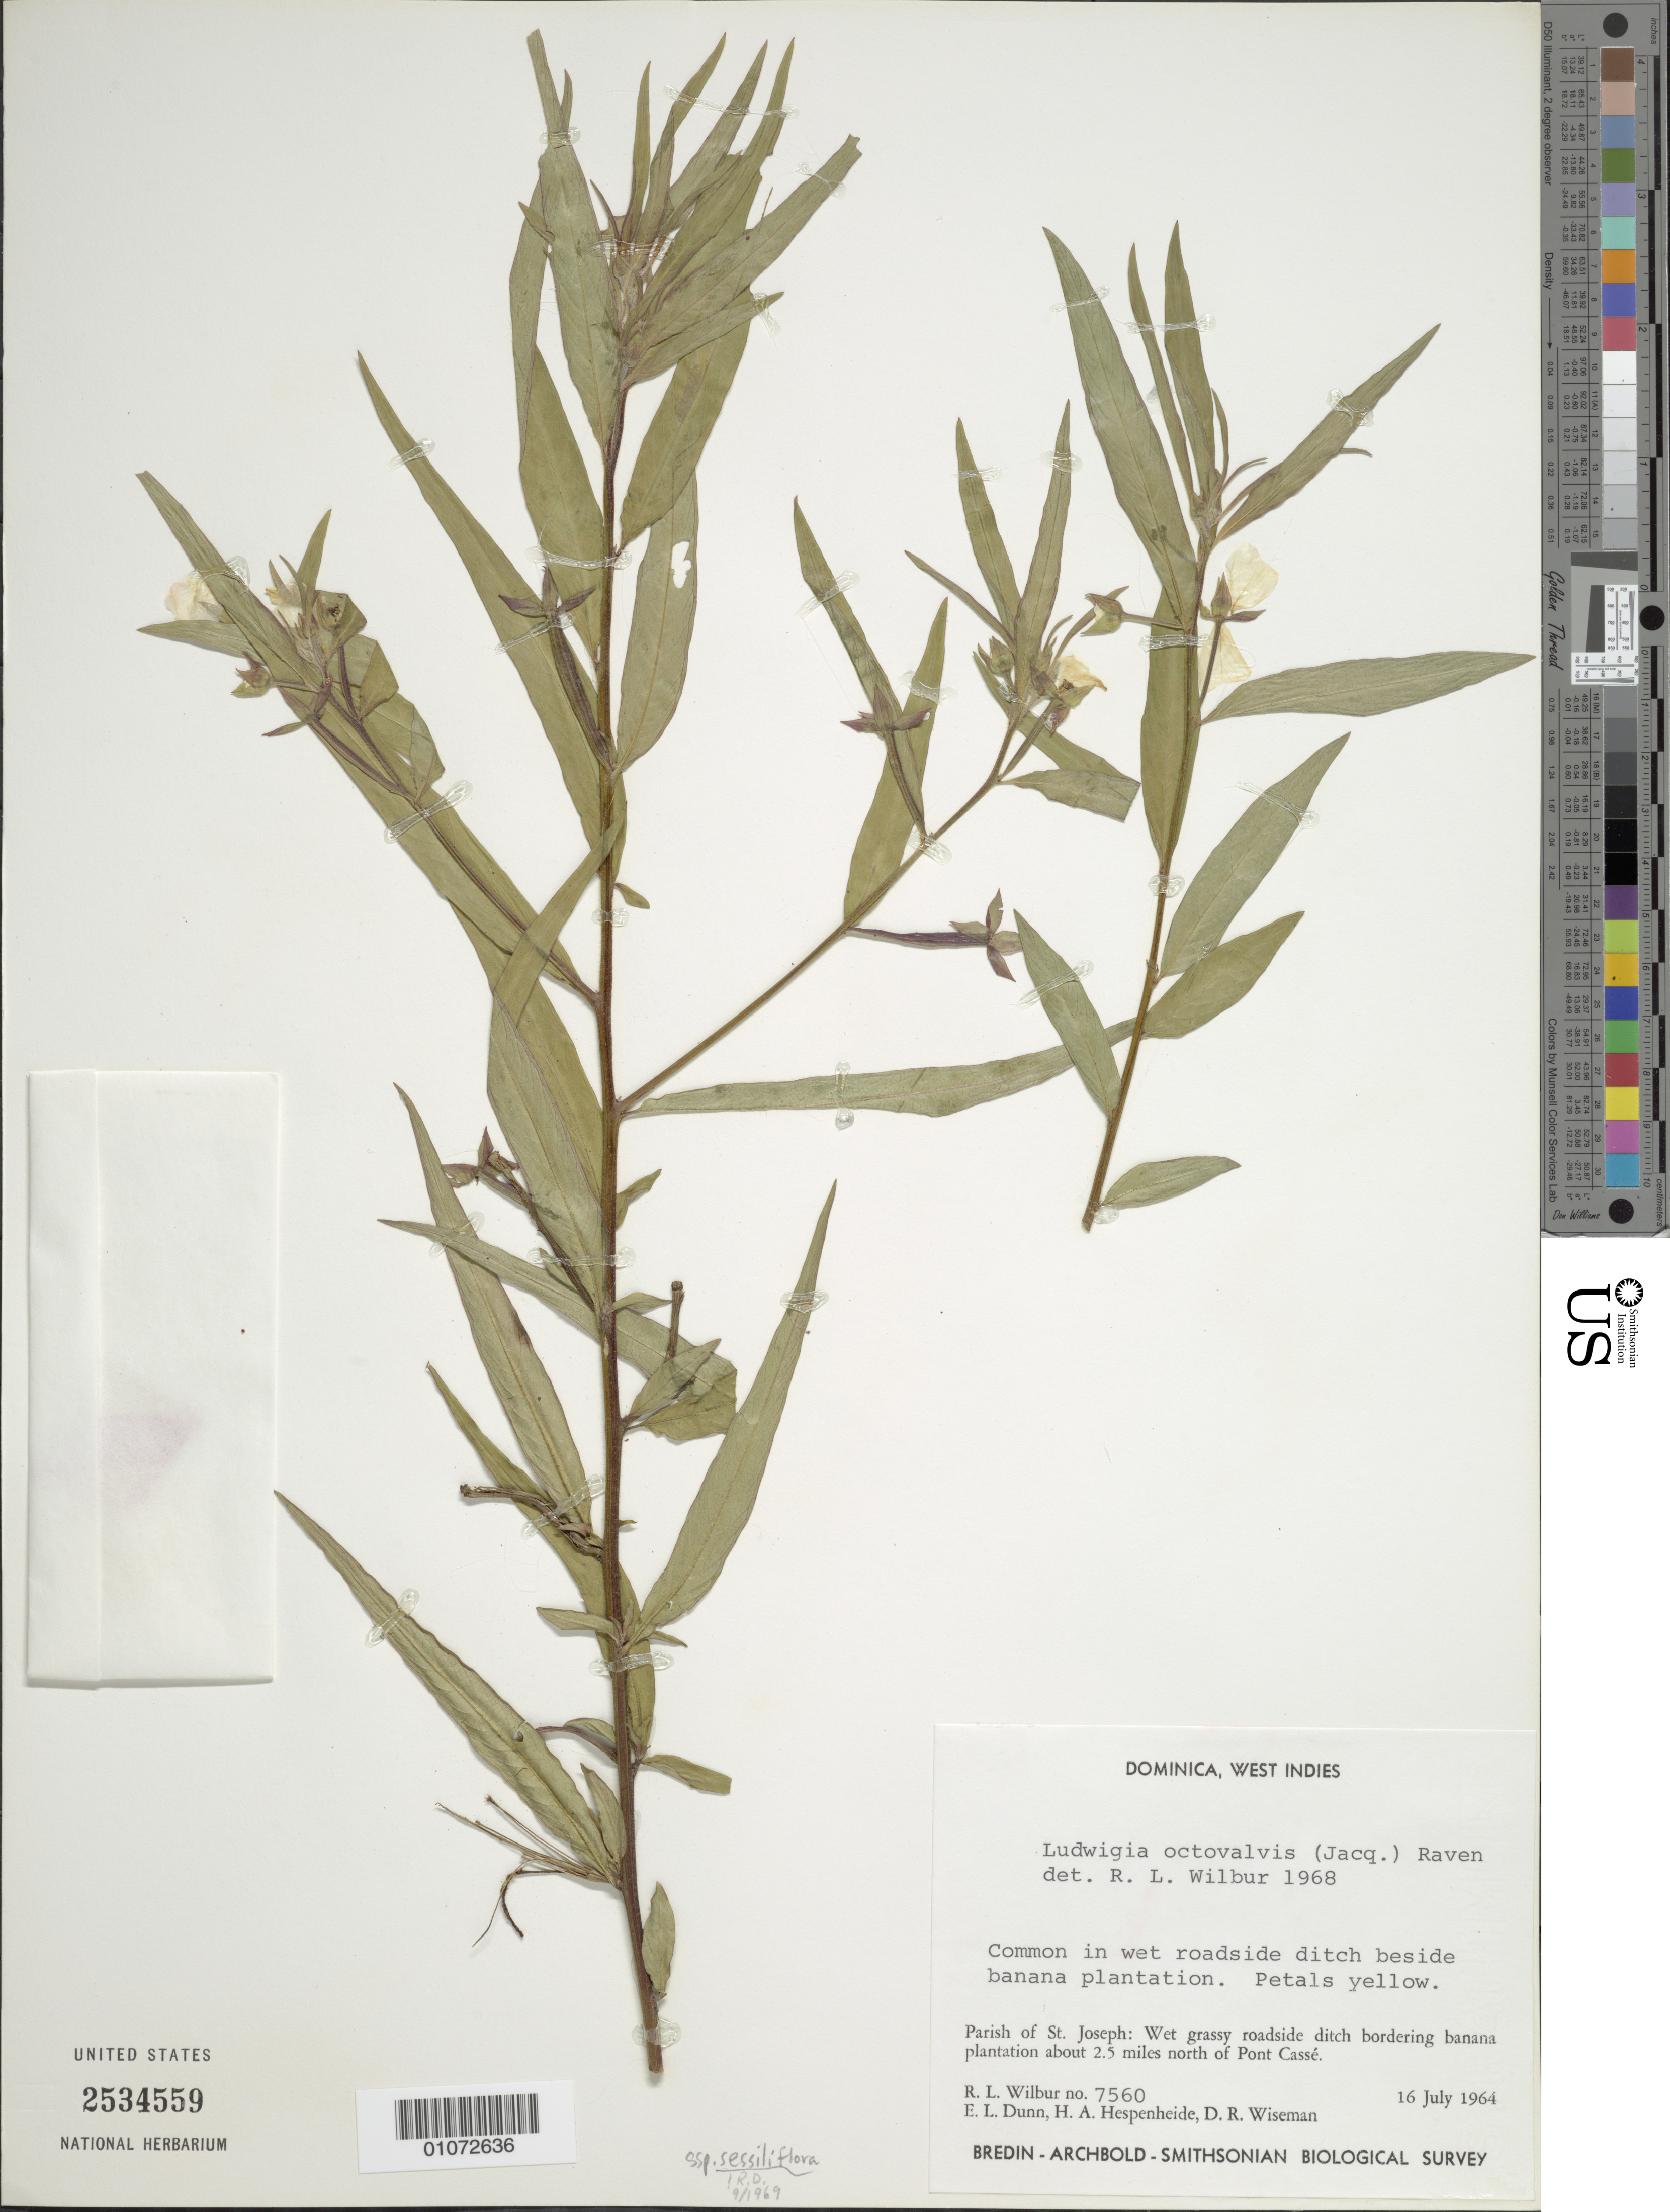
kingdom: Plantae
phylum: Tracheophyta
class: Magnoliopsida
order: Myrtales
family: Onagraceae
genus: Ludwigia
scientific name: Ludwigia octovalvis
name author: (Jacq.) P.H. Raven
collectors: R. L. Wilbur, E. Dunn, H. A. Hespenheide & D. R. Wiseman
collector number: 7560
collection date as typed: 16 Jul 1964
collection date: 1964-07-16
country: Dominica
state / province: St. Joseph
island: Dominica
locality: Wet grassy roadside ditch bordering banana plantation about 2.5 miles north of Pont Casse, common.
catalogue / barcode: US 2534559